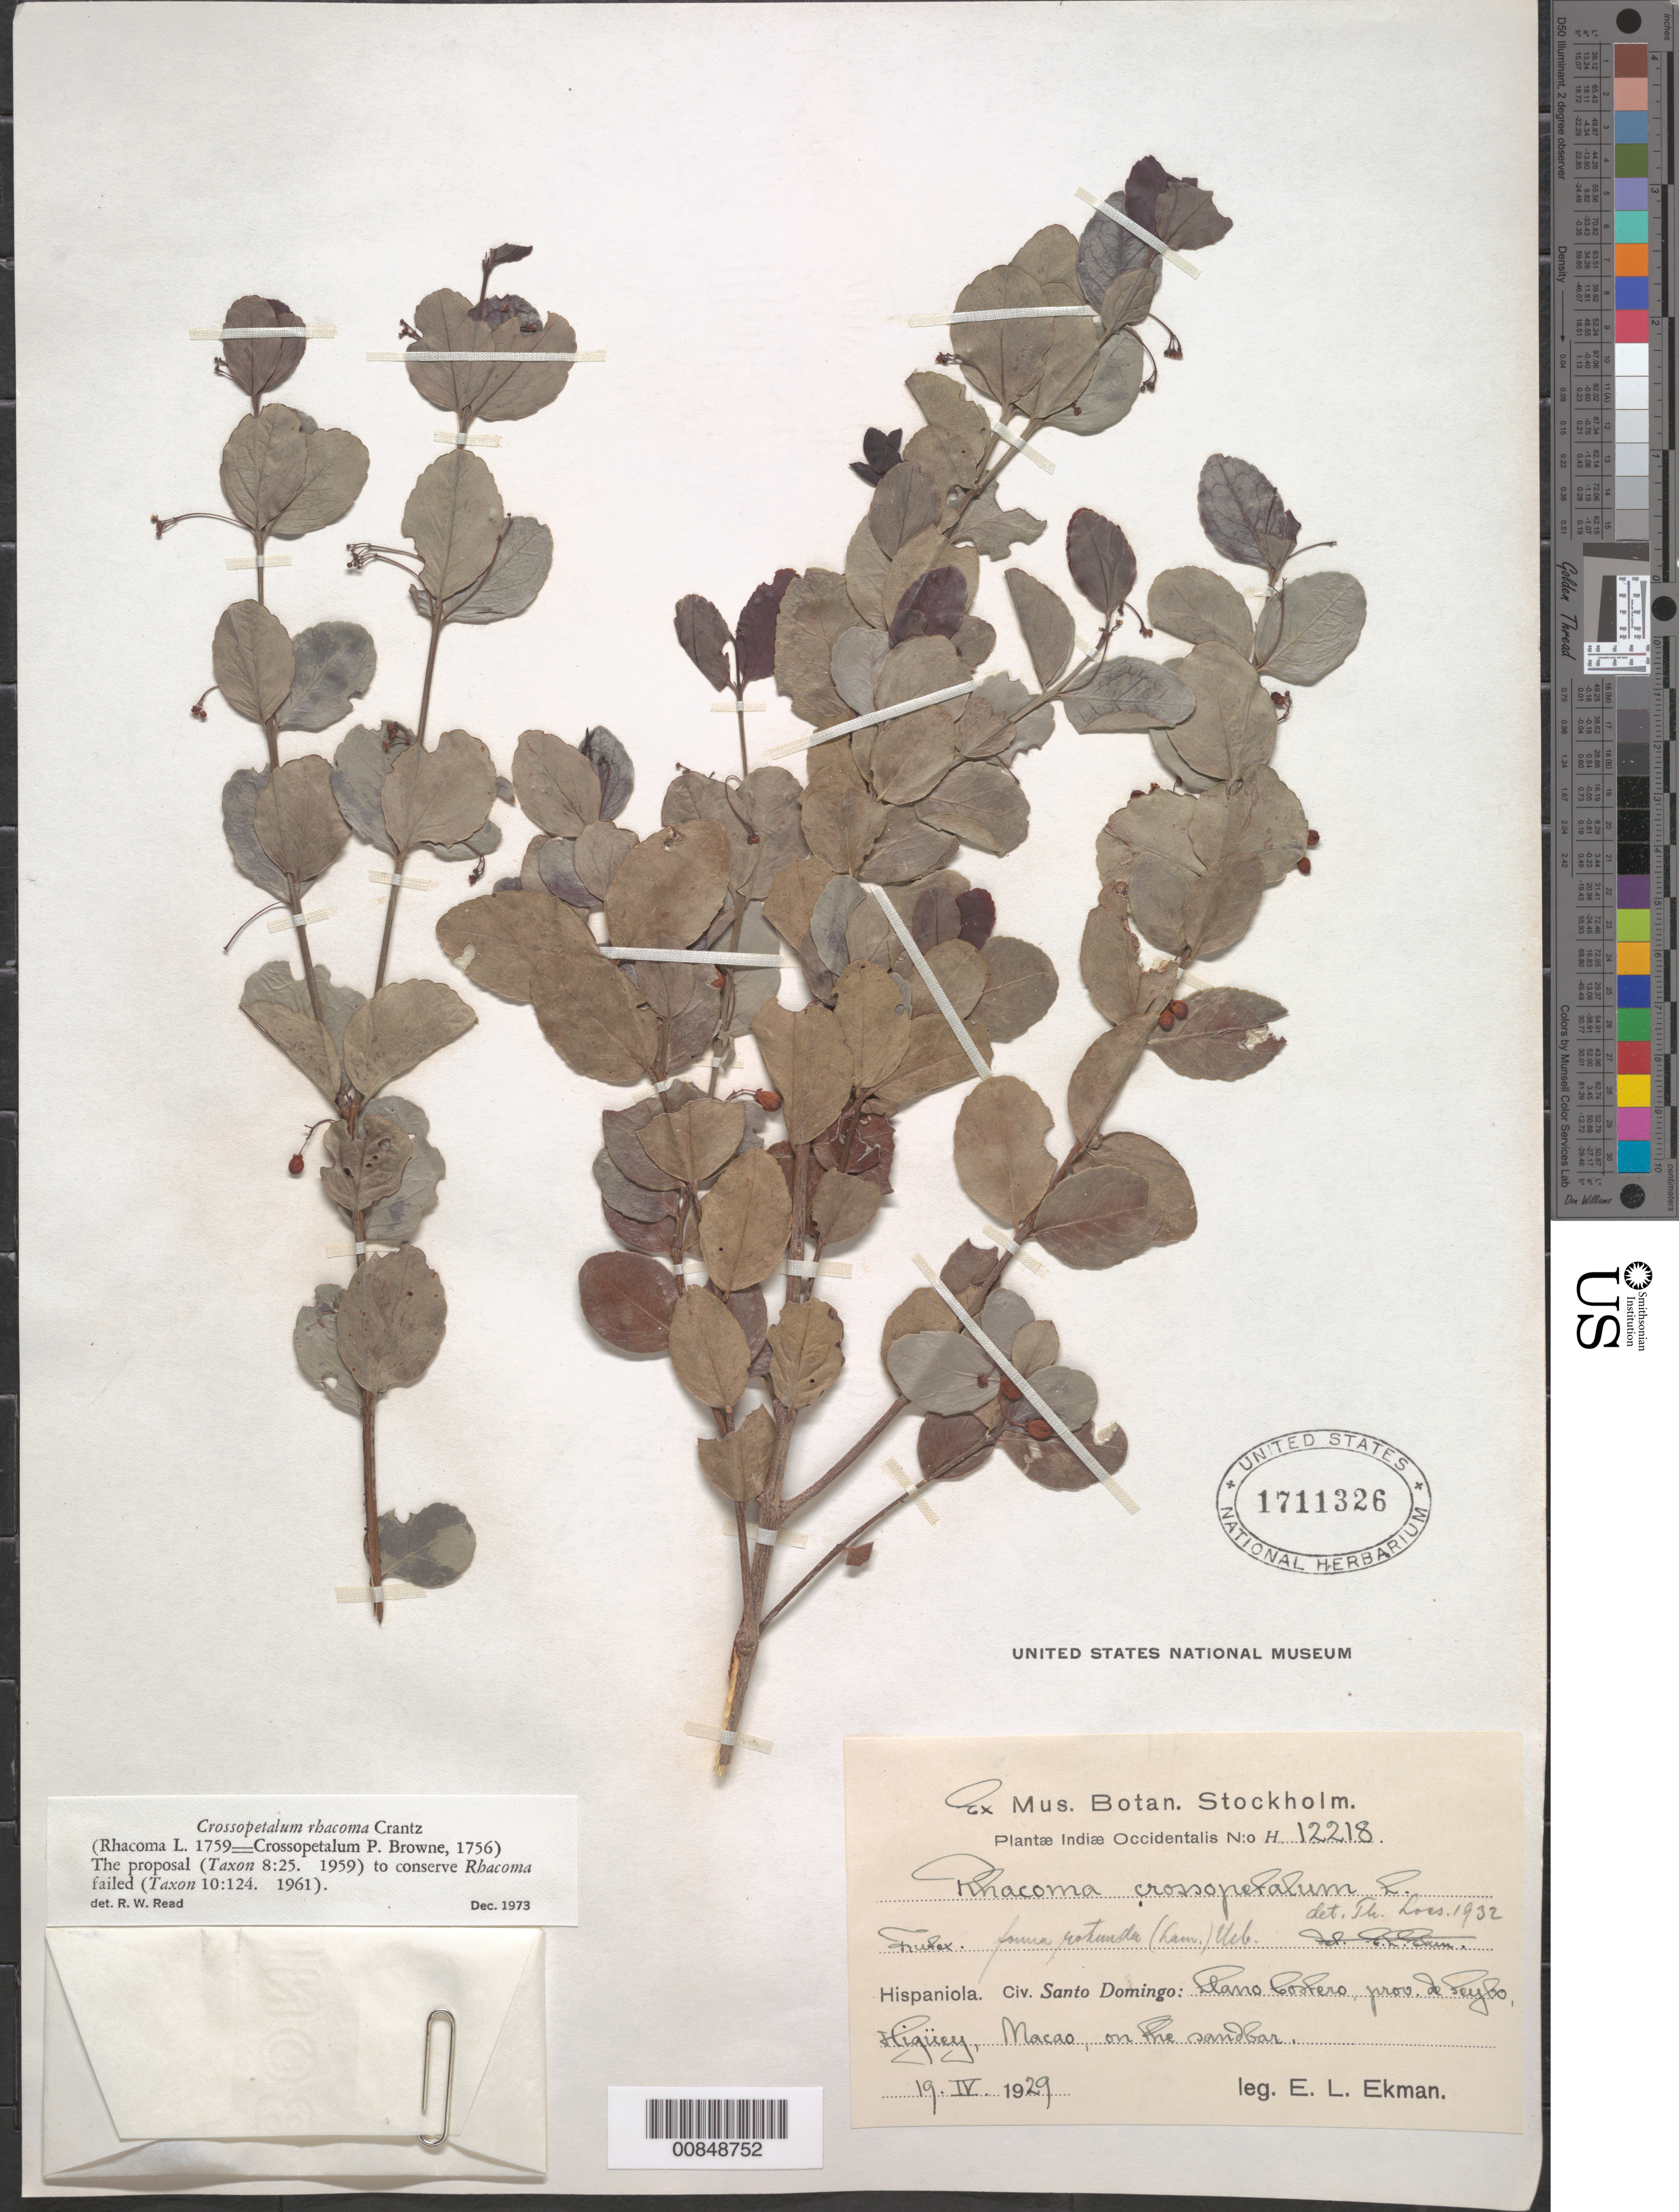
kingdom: Plantae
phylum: Tracheophyta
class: Magnoliopsida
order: Celastrales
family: Celastraceae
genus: Crossopetalum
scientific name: Crossopetalum rhacoma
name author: Crantz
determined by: Read, Robert W., (US), NMNH (UNITED STATES)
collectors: E. L. Ekman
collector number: H 12218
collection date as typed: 19 Apr 1929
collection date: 1929-04-19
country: Dominican Republic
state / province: El Seibo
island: Hispaniola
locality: Llano Costero, Higüey, Macao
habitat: On the sandbar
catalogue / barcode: US 1711326